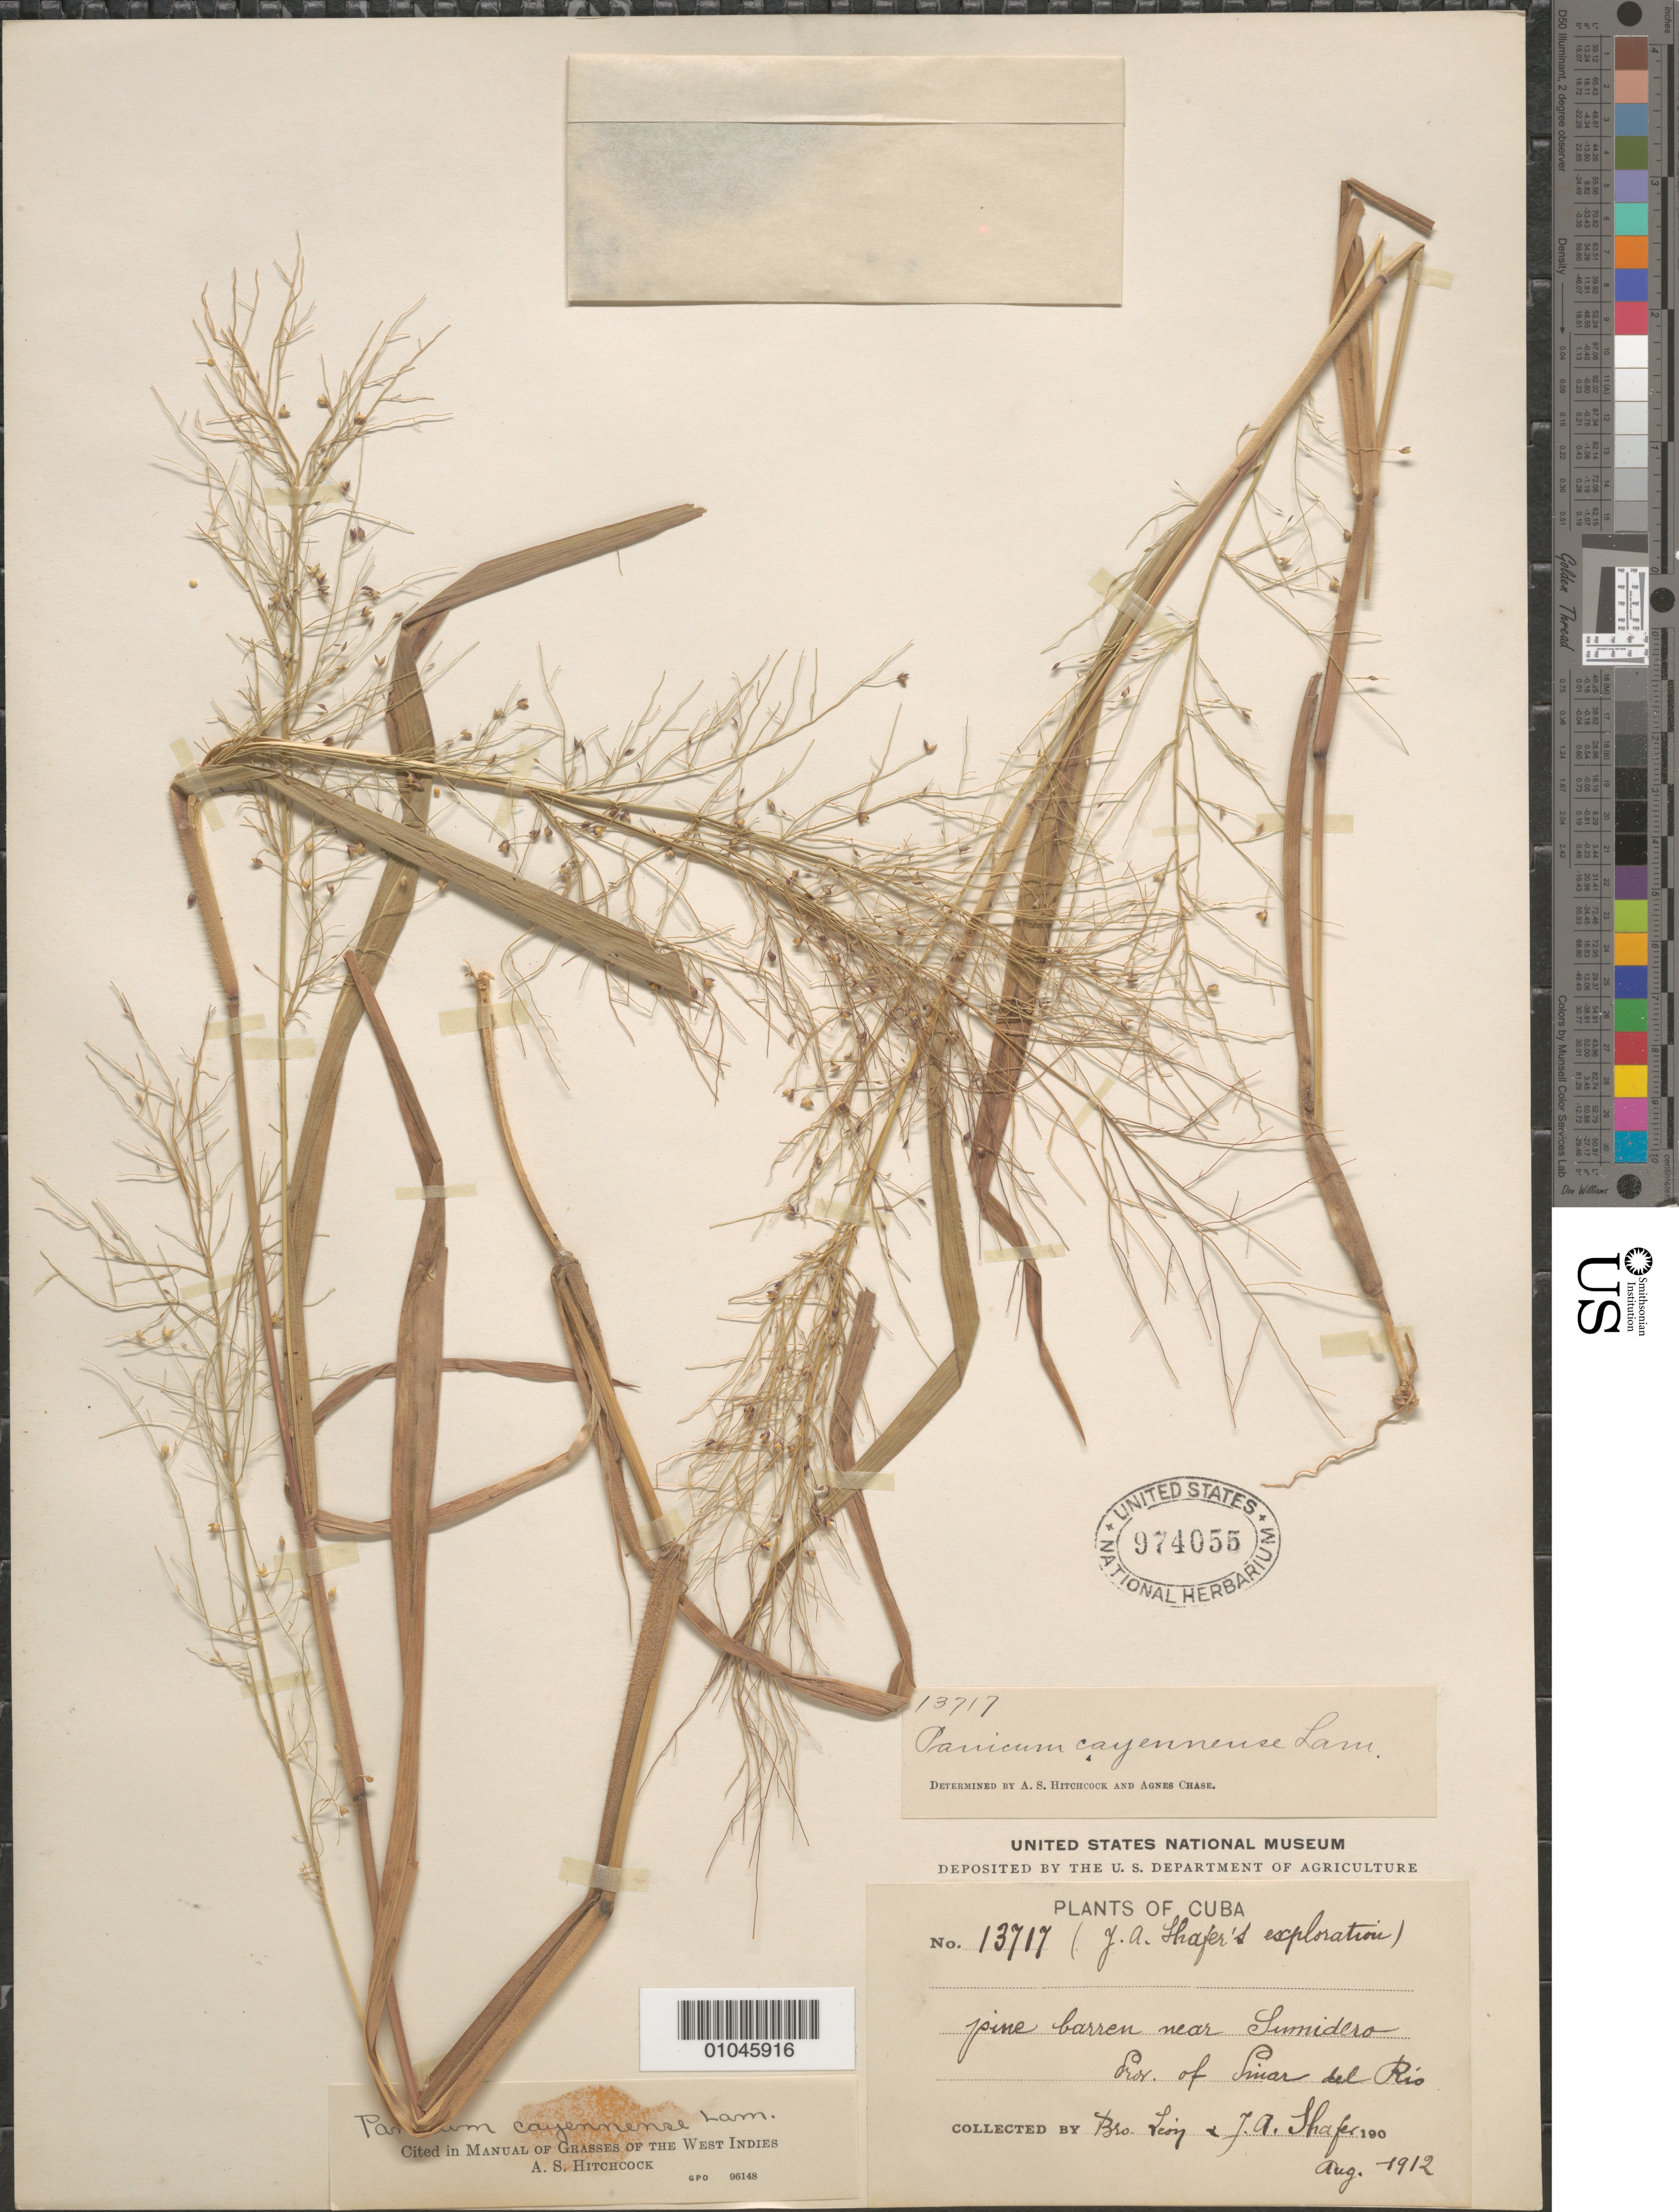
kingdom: Plantae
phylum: Tracheophyta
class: Liliopsida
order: Poales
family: Poaceae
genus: Panicum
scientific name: Panicum cayennense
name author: Lam.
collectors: Bro. León & J. A. Shafer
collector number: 13717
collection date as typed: Aug 1912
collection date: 1912-08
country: Cuba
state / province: Pinar del Rio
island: Cuba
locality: Pine bassen near Jumidero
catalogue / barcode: US 974055